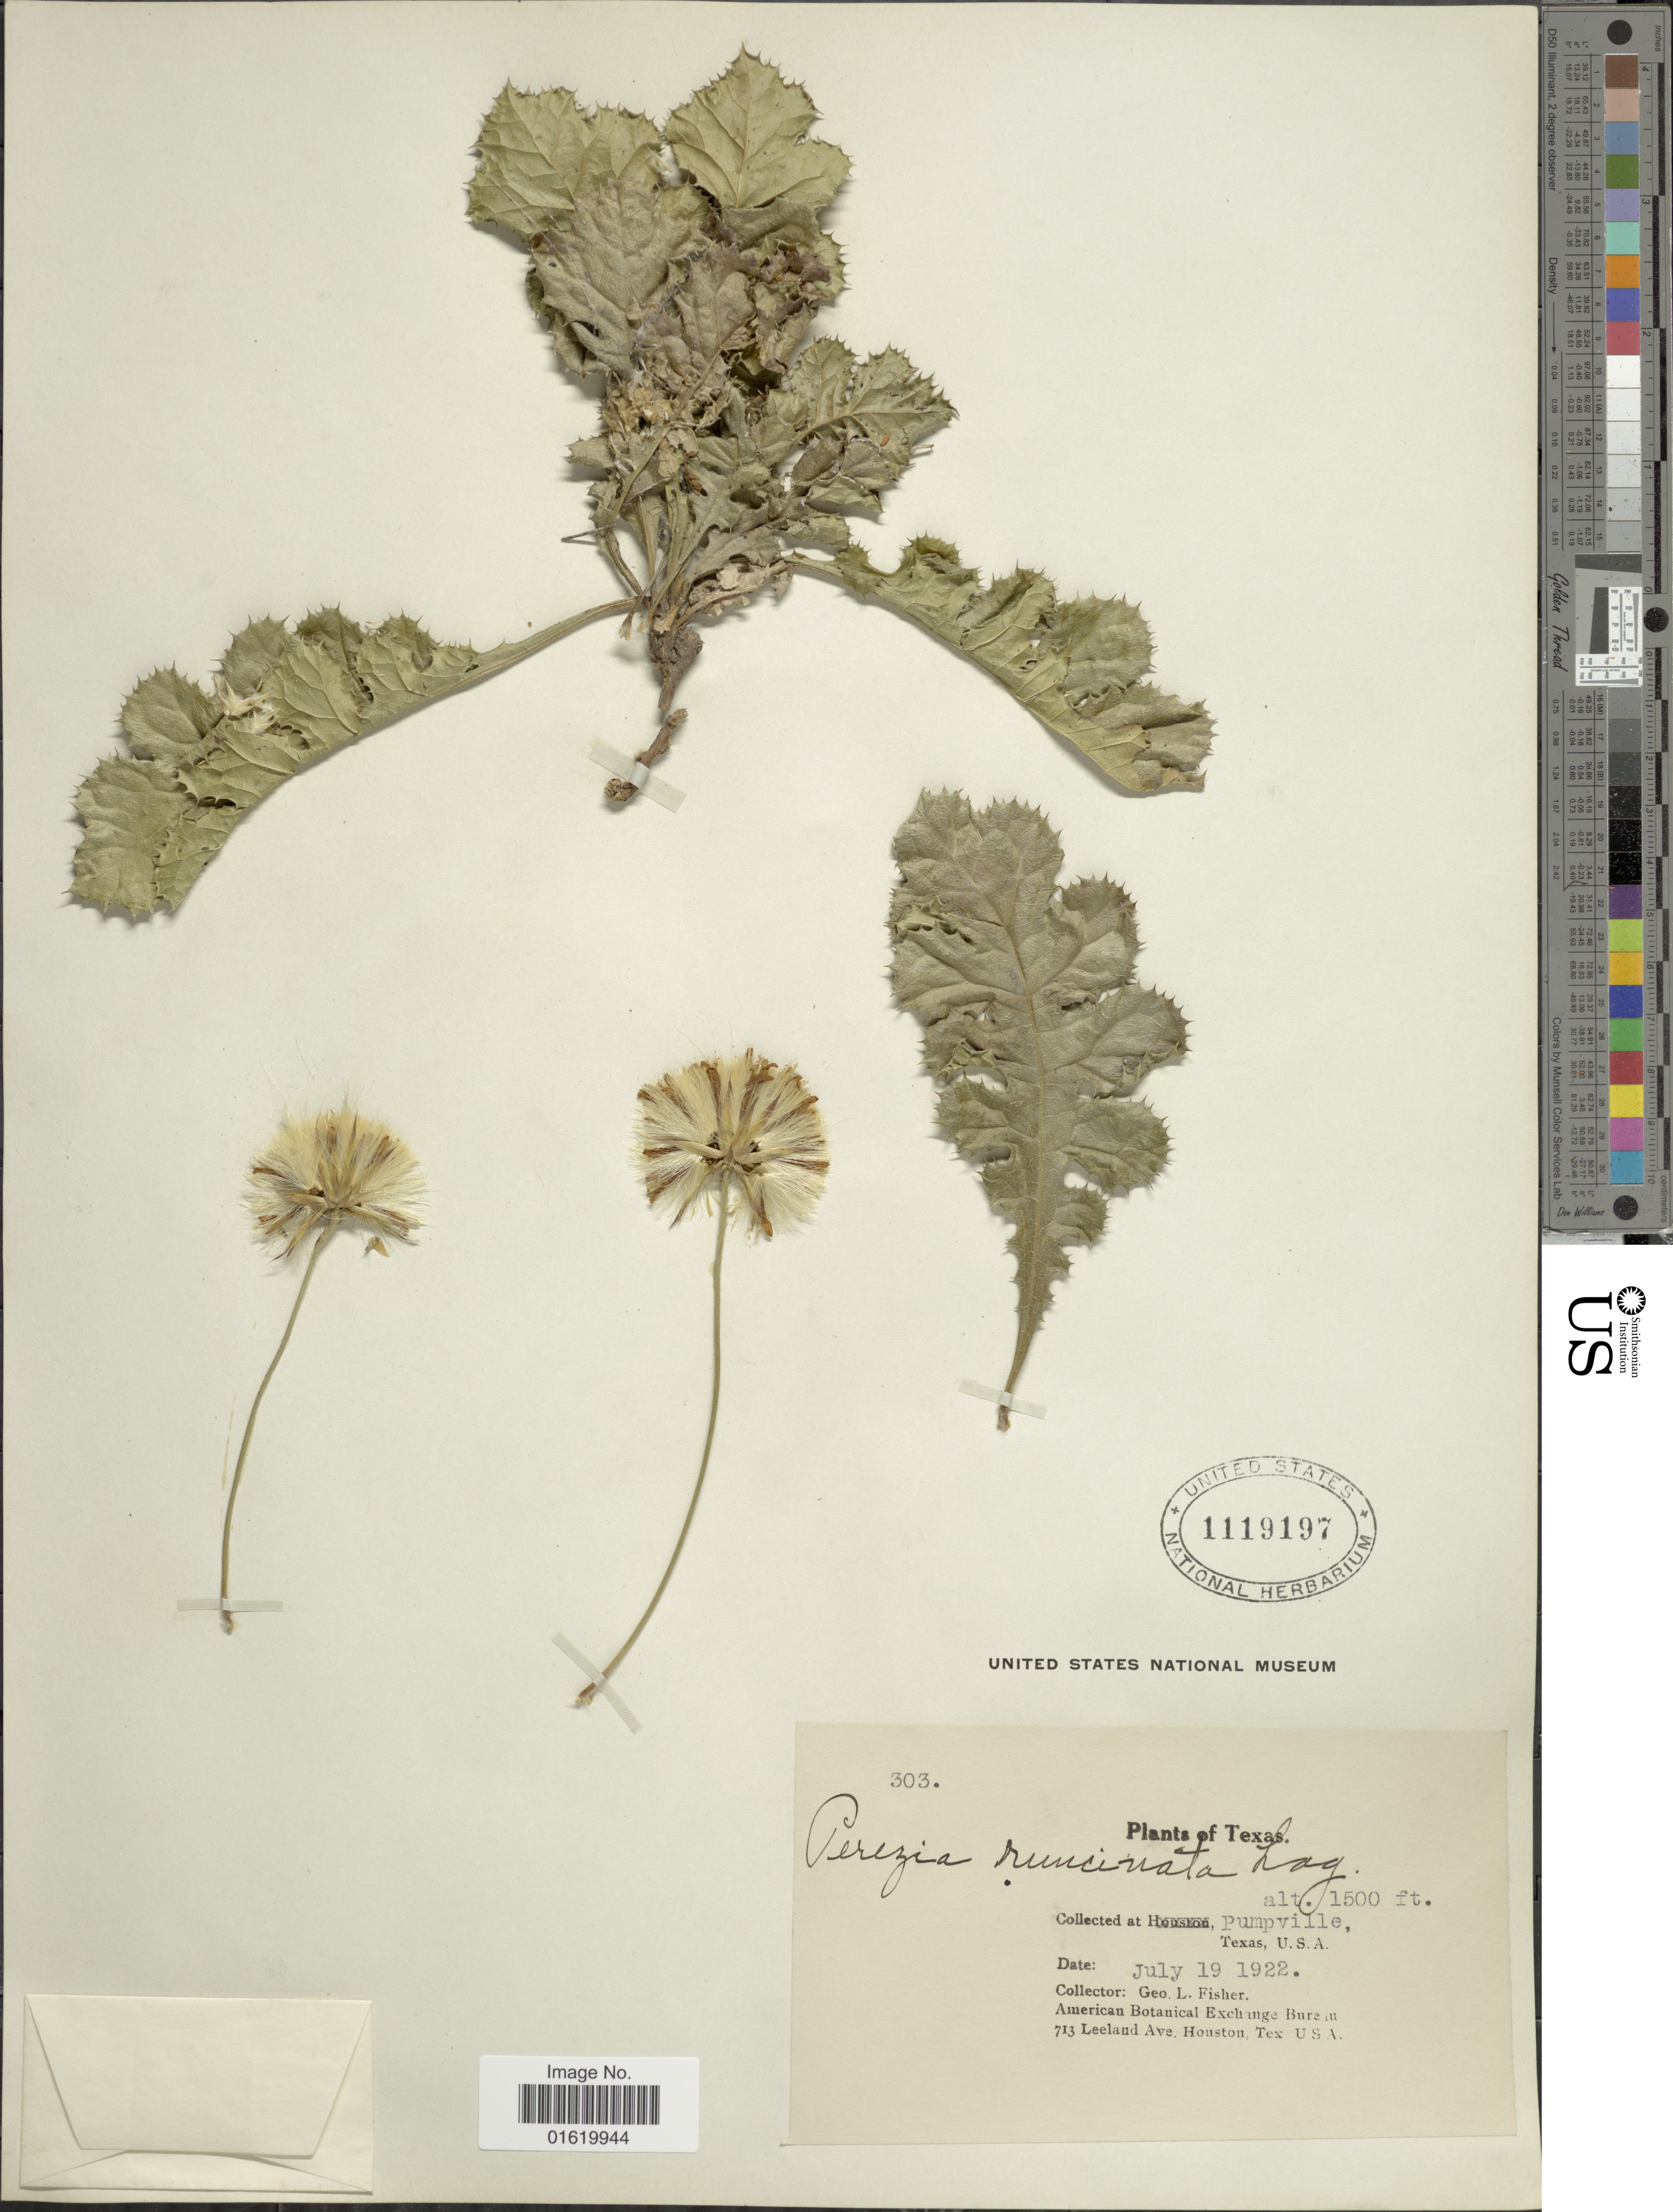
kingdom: Plantae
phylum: Tracheophyta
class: Magnoliopsida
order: Asterales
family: Asteraceae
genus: Acourtia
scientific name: Acourtia runcinata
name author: (D. Don) B.L. Turner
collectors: G. L. Fisher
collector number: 303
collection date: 1922-07-19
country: United States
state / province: Texas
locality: Pumpville.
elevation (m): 457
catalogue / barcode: US 1119197